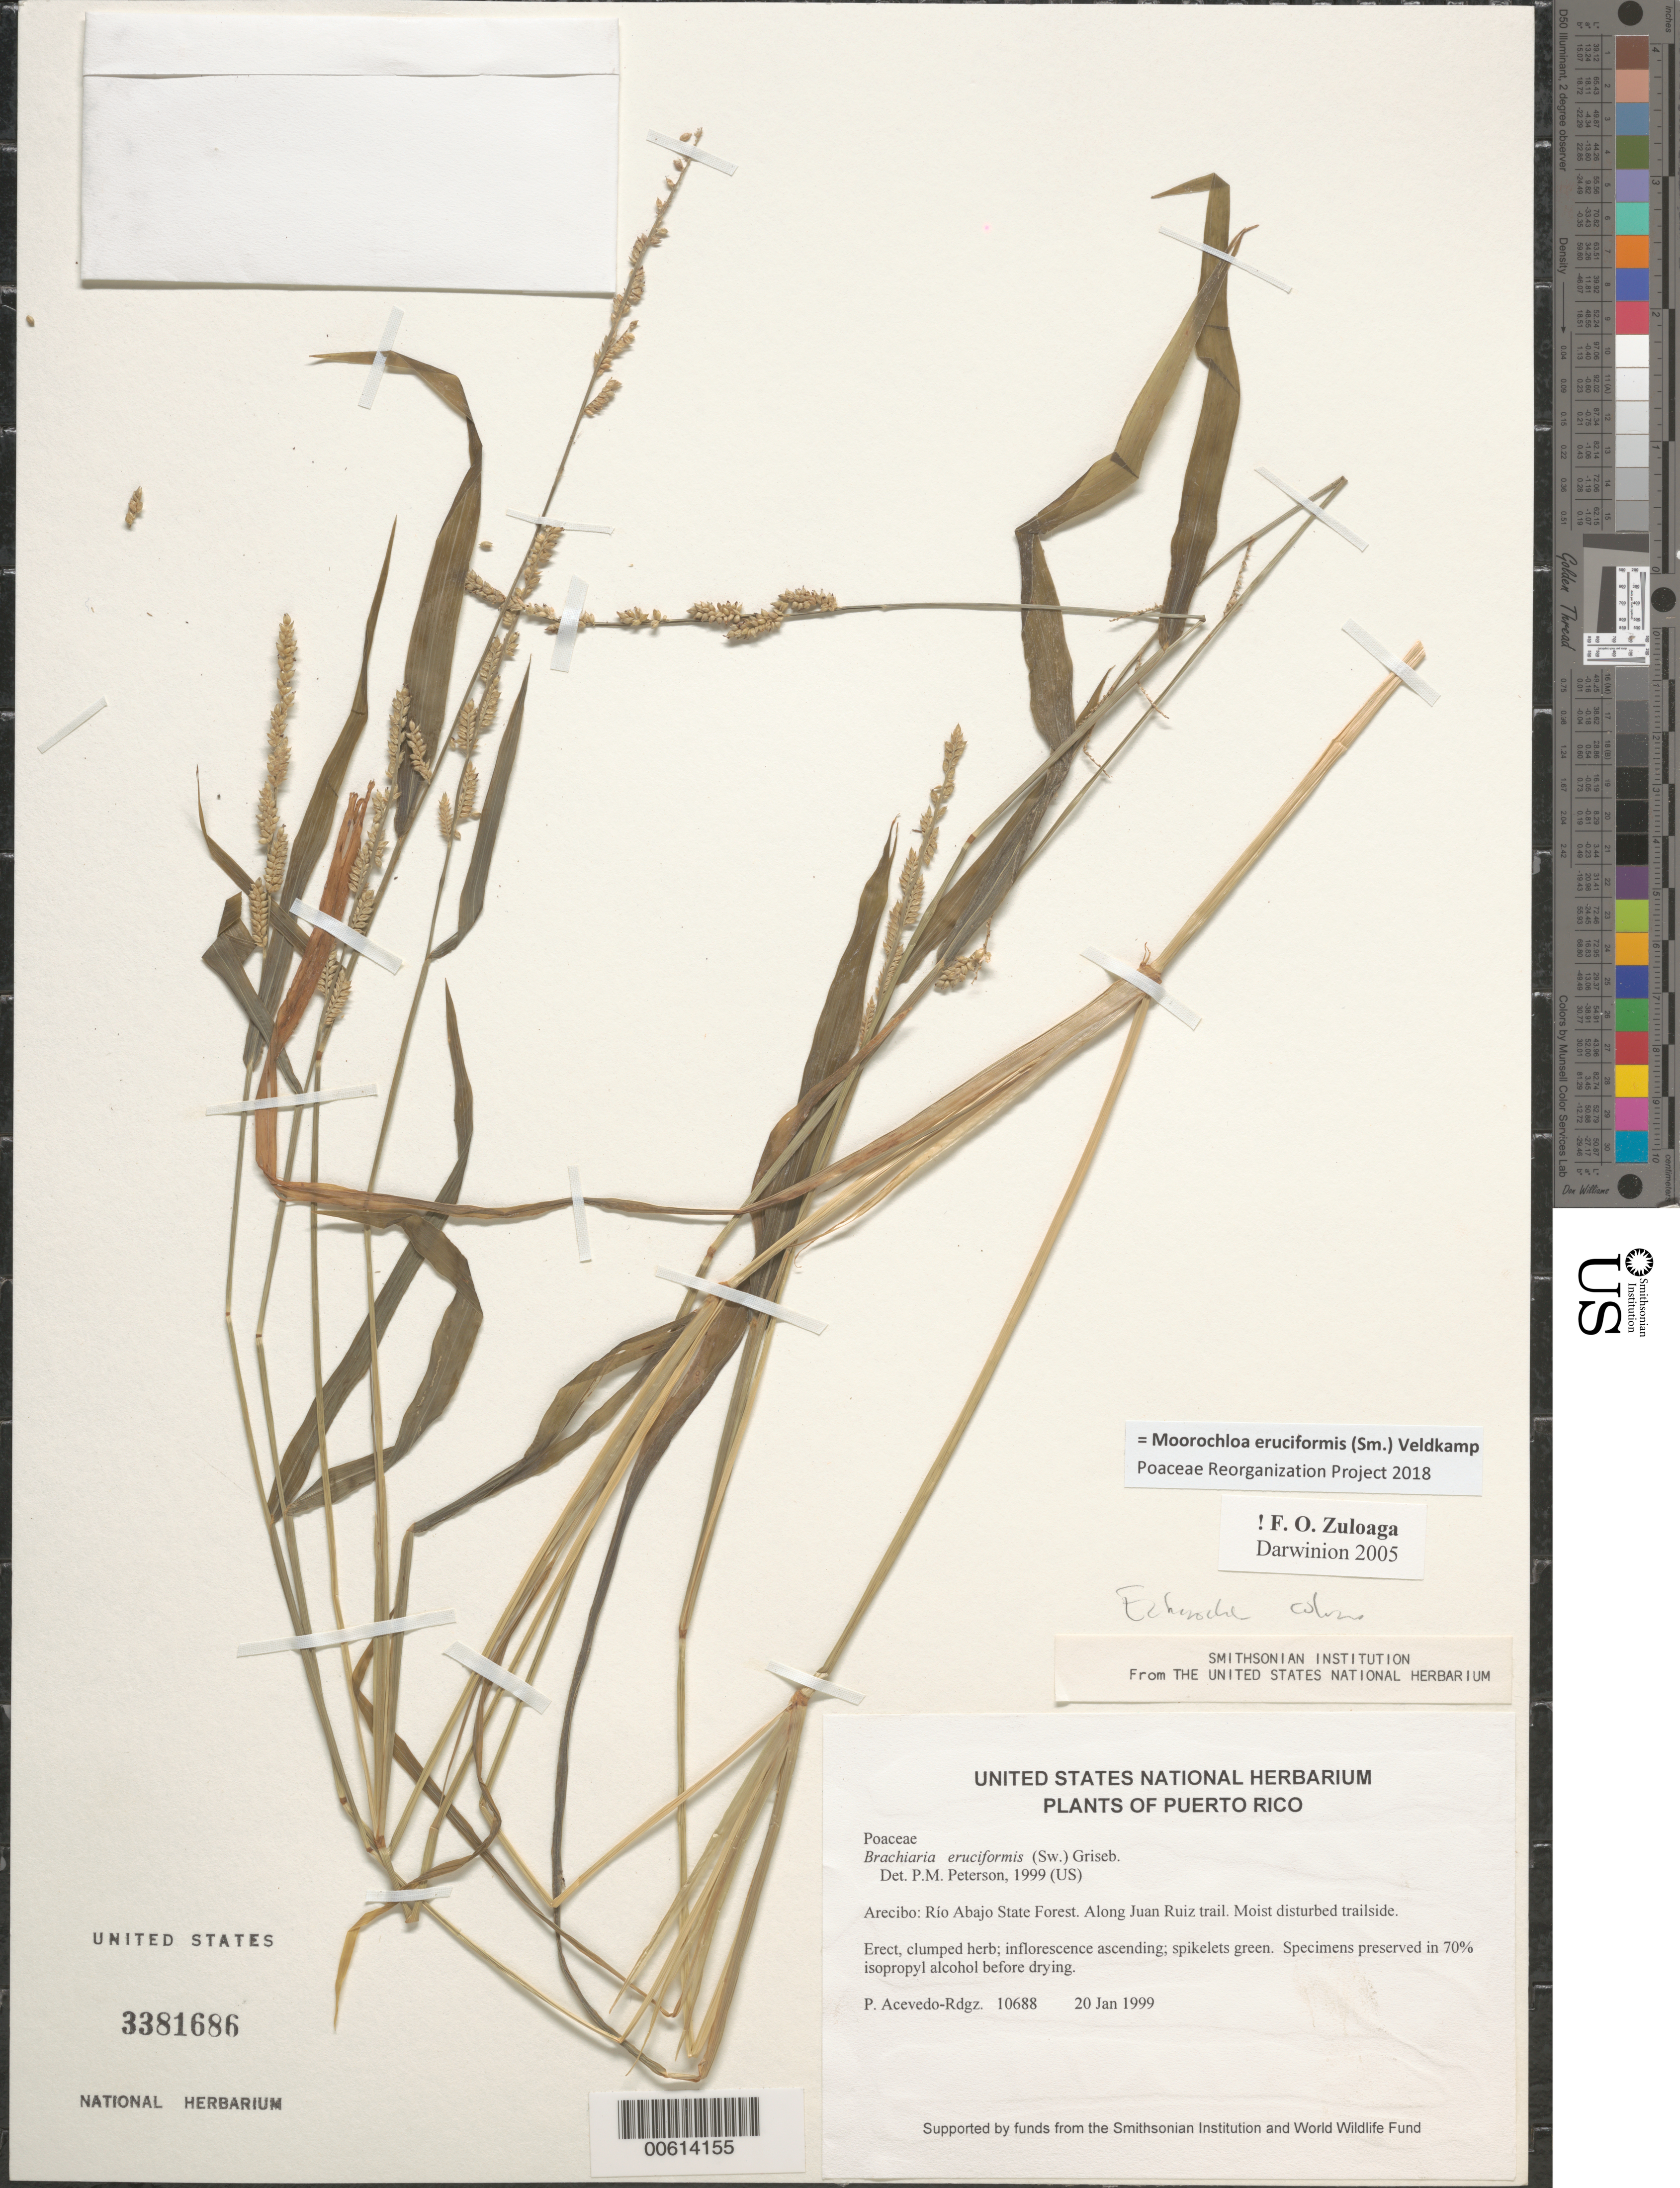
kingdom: Plantae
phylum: Tracheophyta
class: Liliopsida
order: Poales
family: Poaceae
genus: Moorochloa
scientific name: Moorochloa eruciformis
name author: (Sm.) Veldkamp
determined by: Poaceae Reorganization Project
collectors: P. Acevedo-Rodr.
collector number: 10688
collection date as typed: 20 Jan 1999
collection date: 1999-01-20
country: Puerto Rico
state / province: Arecibo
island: Puerto Rico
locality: Arecibo; Río Abajo State Forest. Along Juan Ruiz trail.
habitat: Moist disturbed trailside.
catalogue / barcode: US 3381686